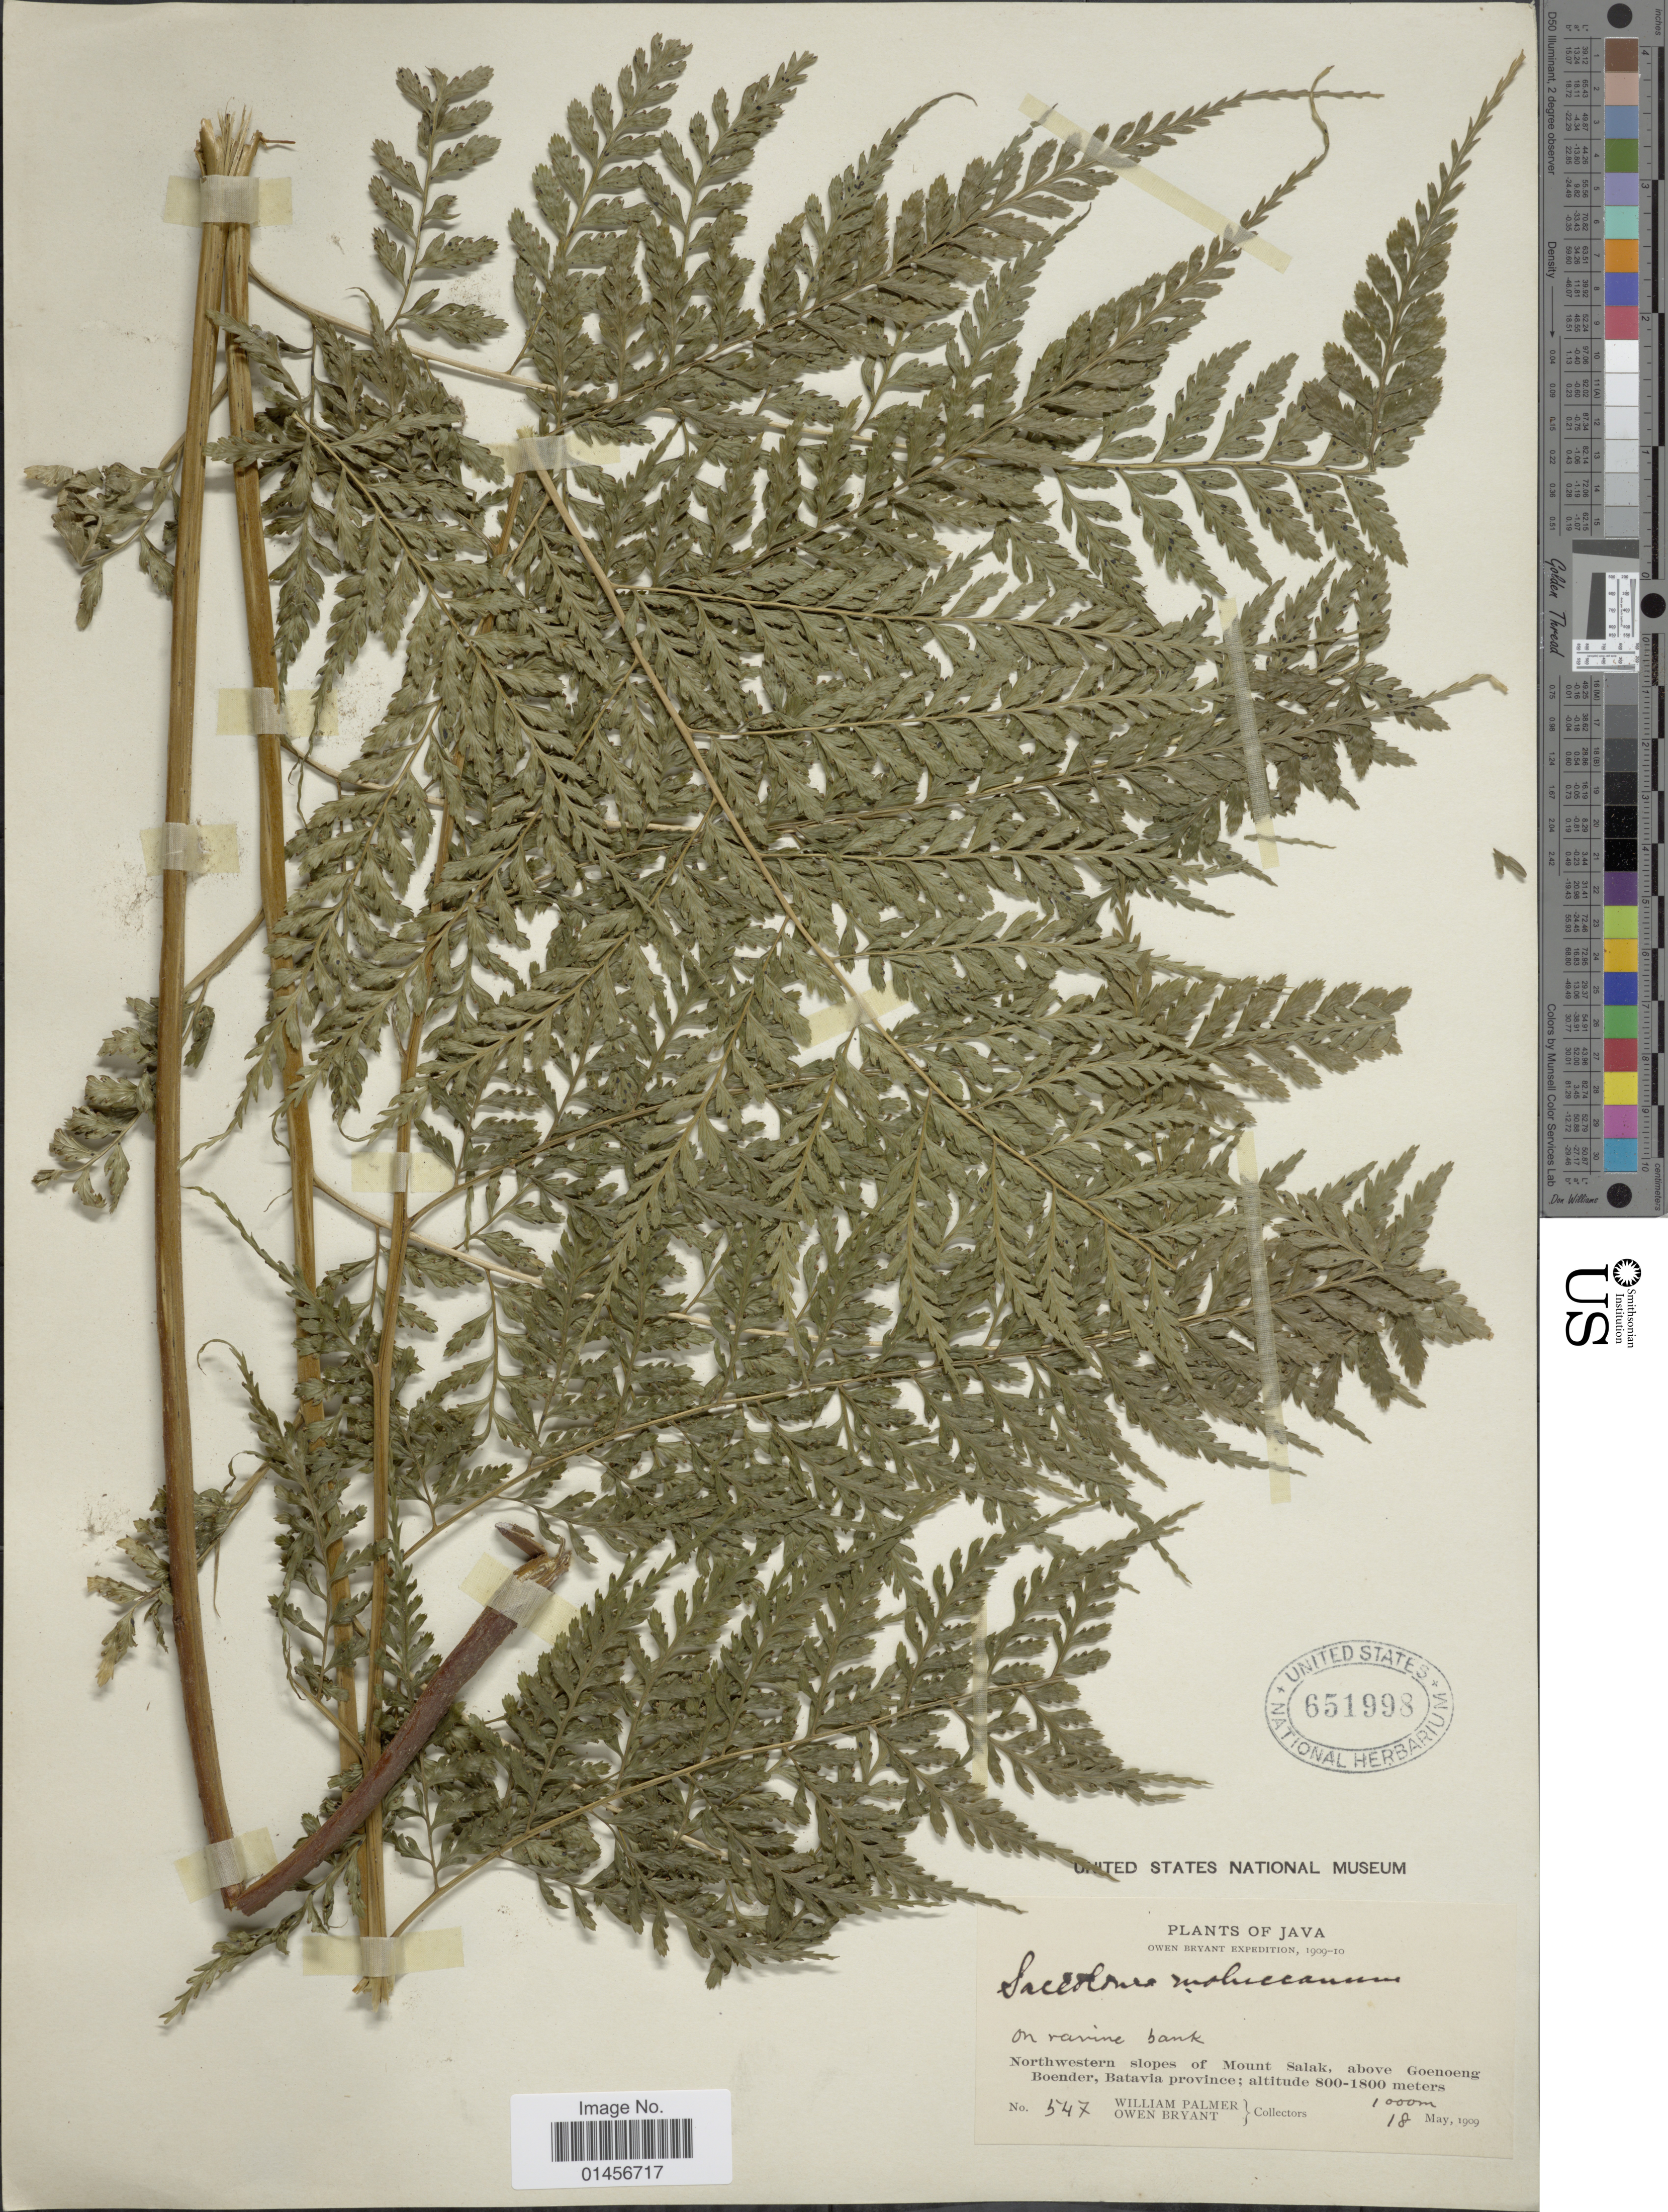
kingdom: Plantae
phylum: Tracheophyta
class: Polypodiopsida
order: Polypodiales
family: Saccolomataceae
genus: Saccoloma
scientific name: Saccoloma molucannum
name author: (Blume) Mett. & Kuhn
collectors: W. Palmer & O. Bryant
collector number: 547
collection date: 1909-05-18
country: Indonesia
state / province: Java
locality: Java, Northwestern slopes of Mount Salak, above Goenoeng Boender, Batavia province.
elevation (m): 1000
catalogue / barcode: US 651998